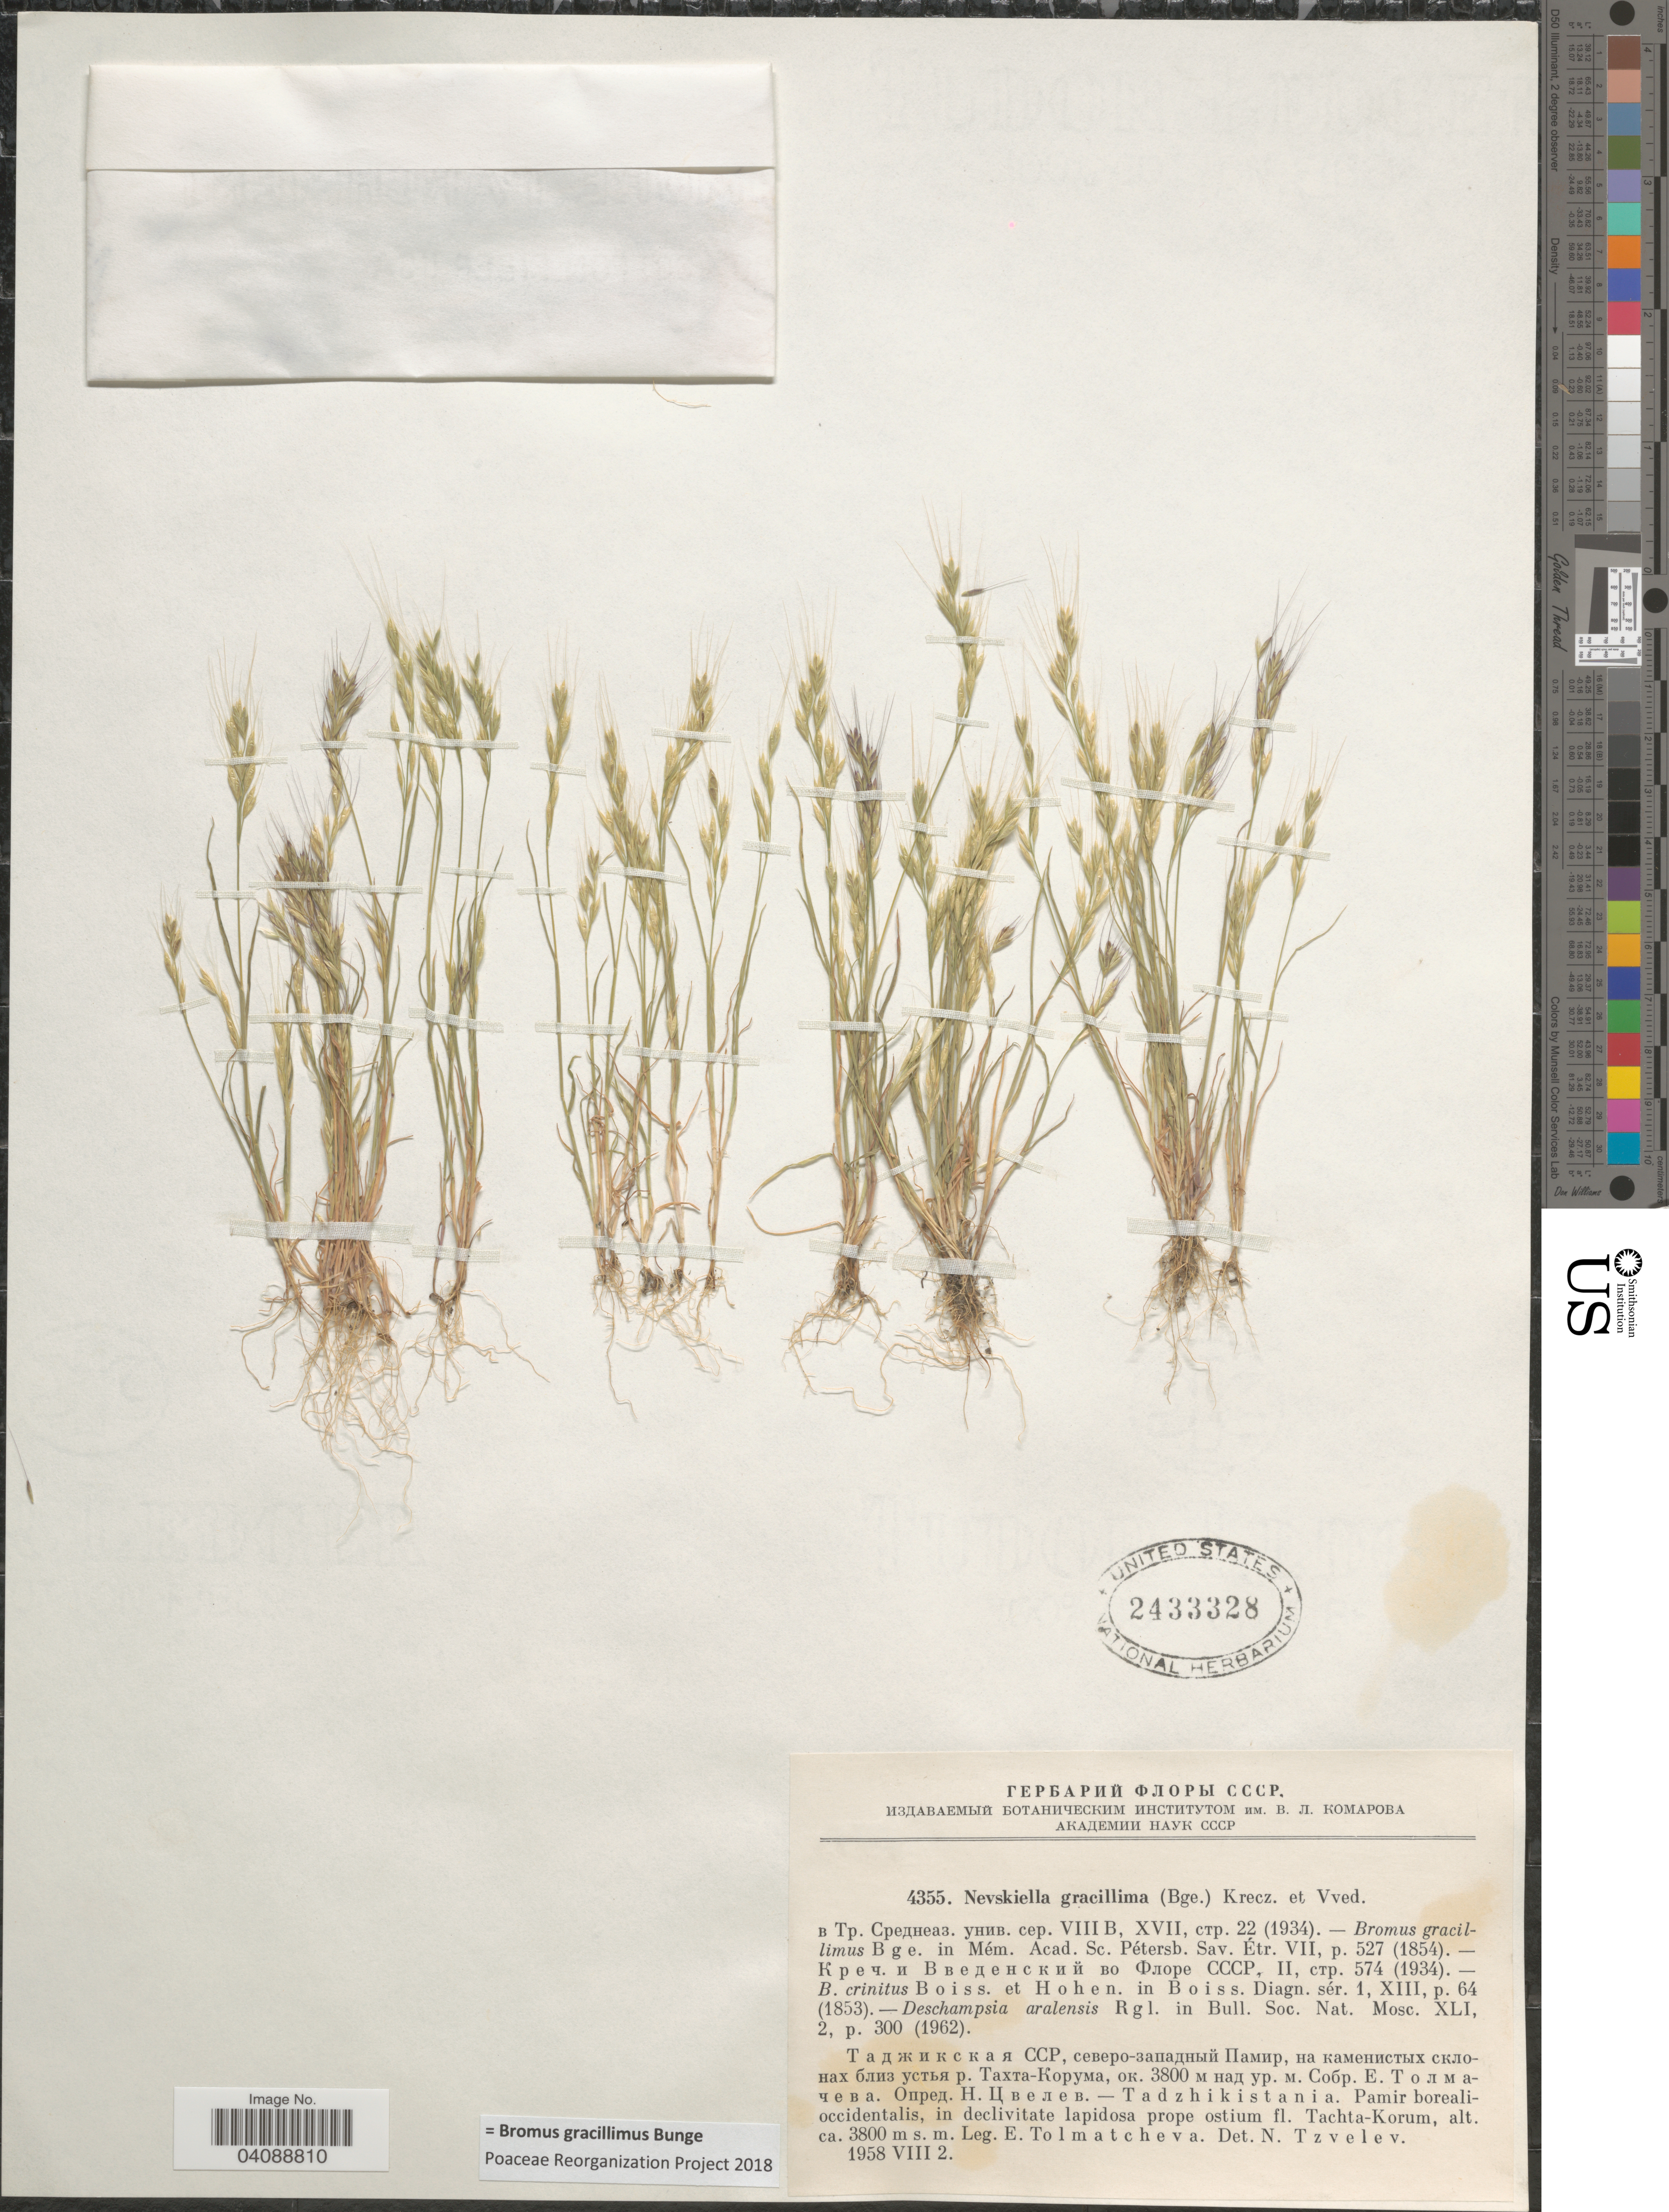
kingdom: Plantae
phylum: Tracheophyta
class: Liliopsida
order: Poales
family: Poaceae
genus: Bromus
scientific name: Bromus gracillimus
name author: Bunge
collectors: E. Tolmatcheva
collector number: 4355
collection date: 1958-08-02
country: Tajikistan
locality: Tadzhikistania. Pamir boreali-occidentalis, in declivitate lapidosa prope ostium fl. Tachta-Korum.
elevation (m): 3800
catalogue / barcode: US 2433328